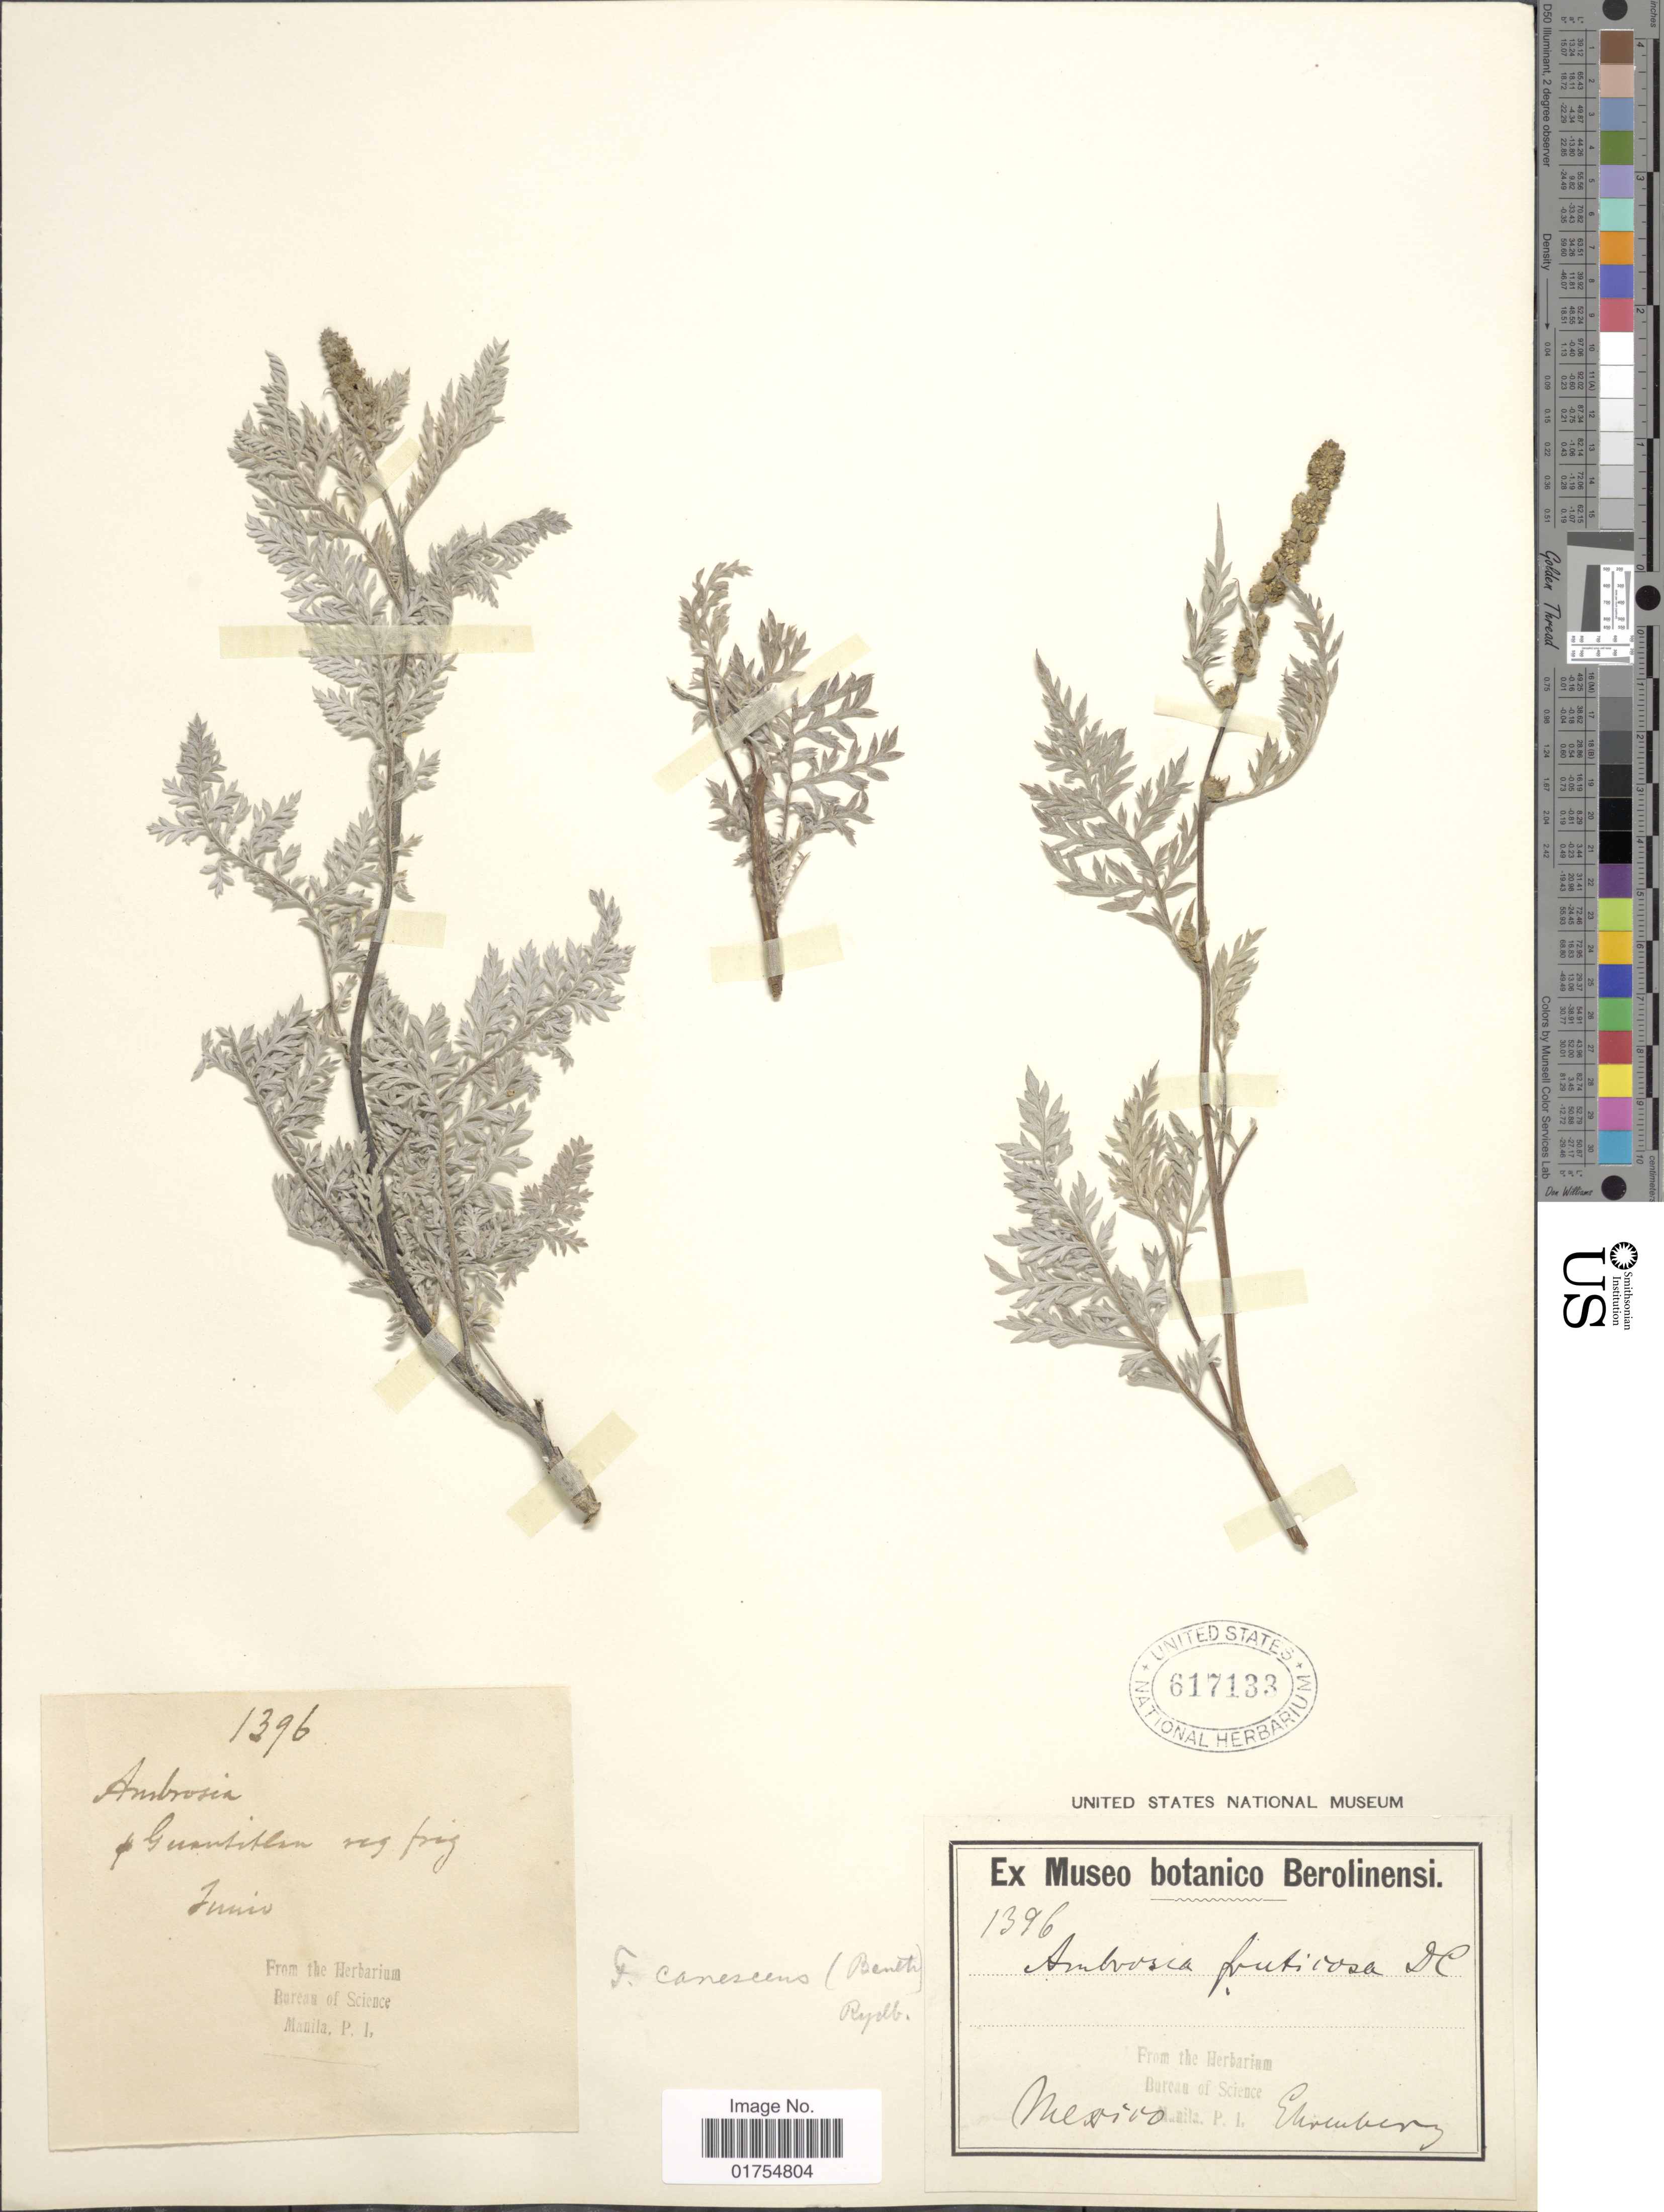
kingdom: Plantae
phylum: Tracheophyta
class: Magnoliopsida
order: Asterales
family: Asteraceae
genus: Franseria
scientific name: Franseria canescens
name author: Rydb.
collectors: Ehrenberg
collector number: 1396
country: Mexico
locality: Guantitlan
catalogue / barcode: US 617133